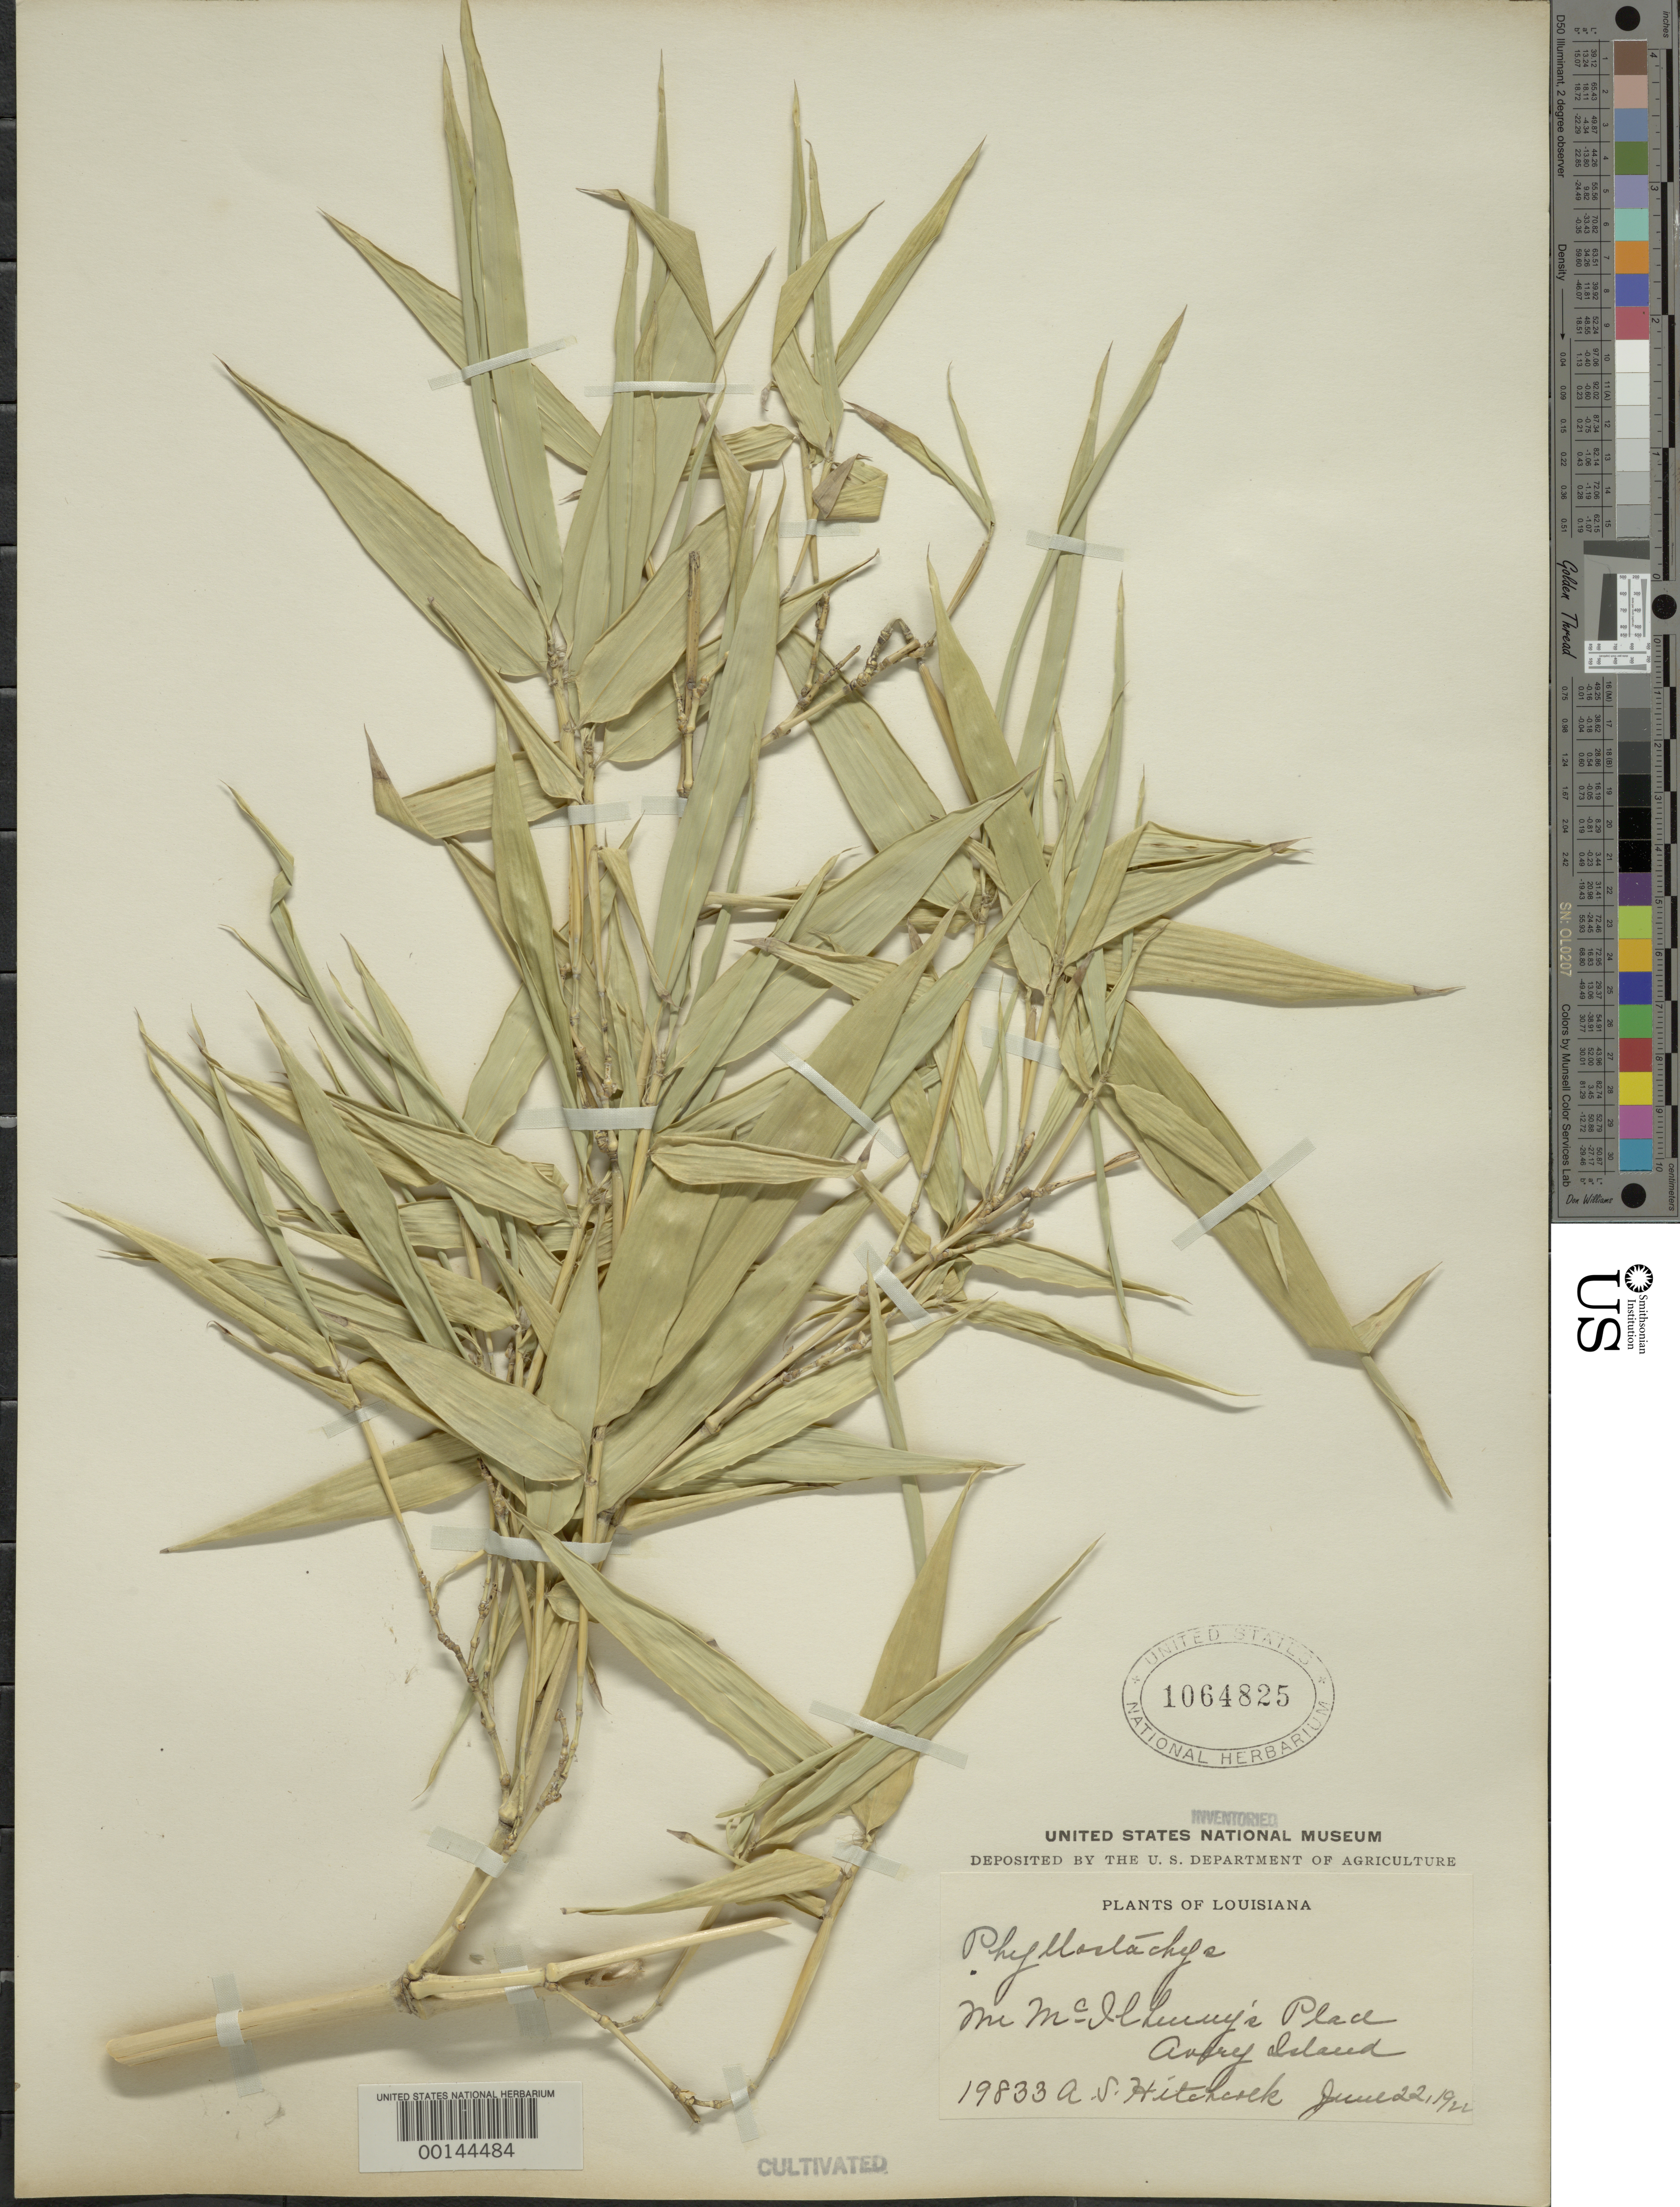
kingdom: Plantae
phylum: Tracheophyta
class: Liliopsida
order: Poales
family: Poaceae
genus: Phyllostachys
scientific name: Phyllostachys sp.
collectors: A. S. Hitchcock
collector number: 19833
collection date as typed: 22 Jun 1922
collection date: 1922-06-22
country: United States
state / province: Louisiana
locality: Avery island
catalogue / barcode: US 1064825